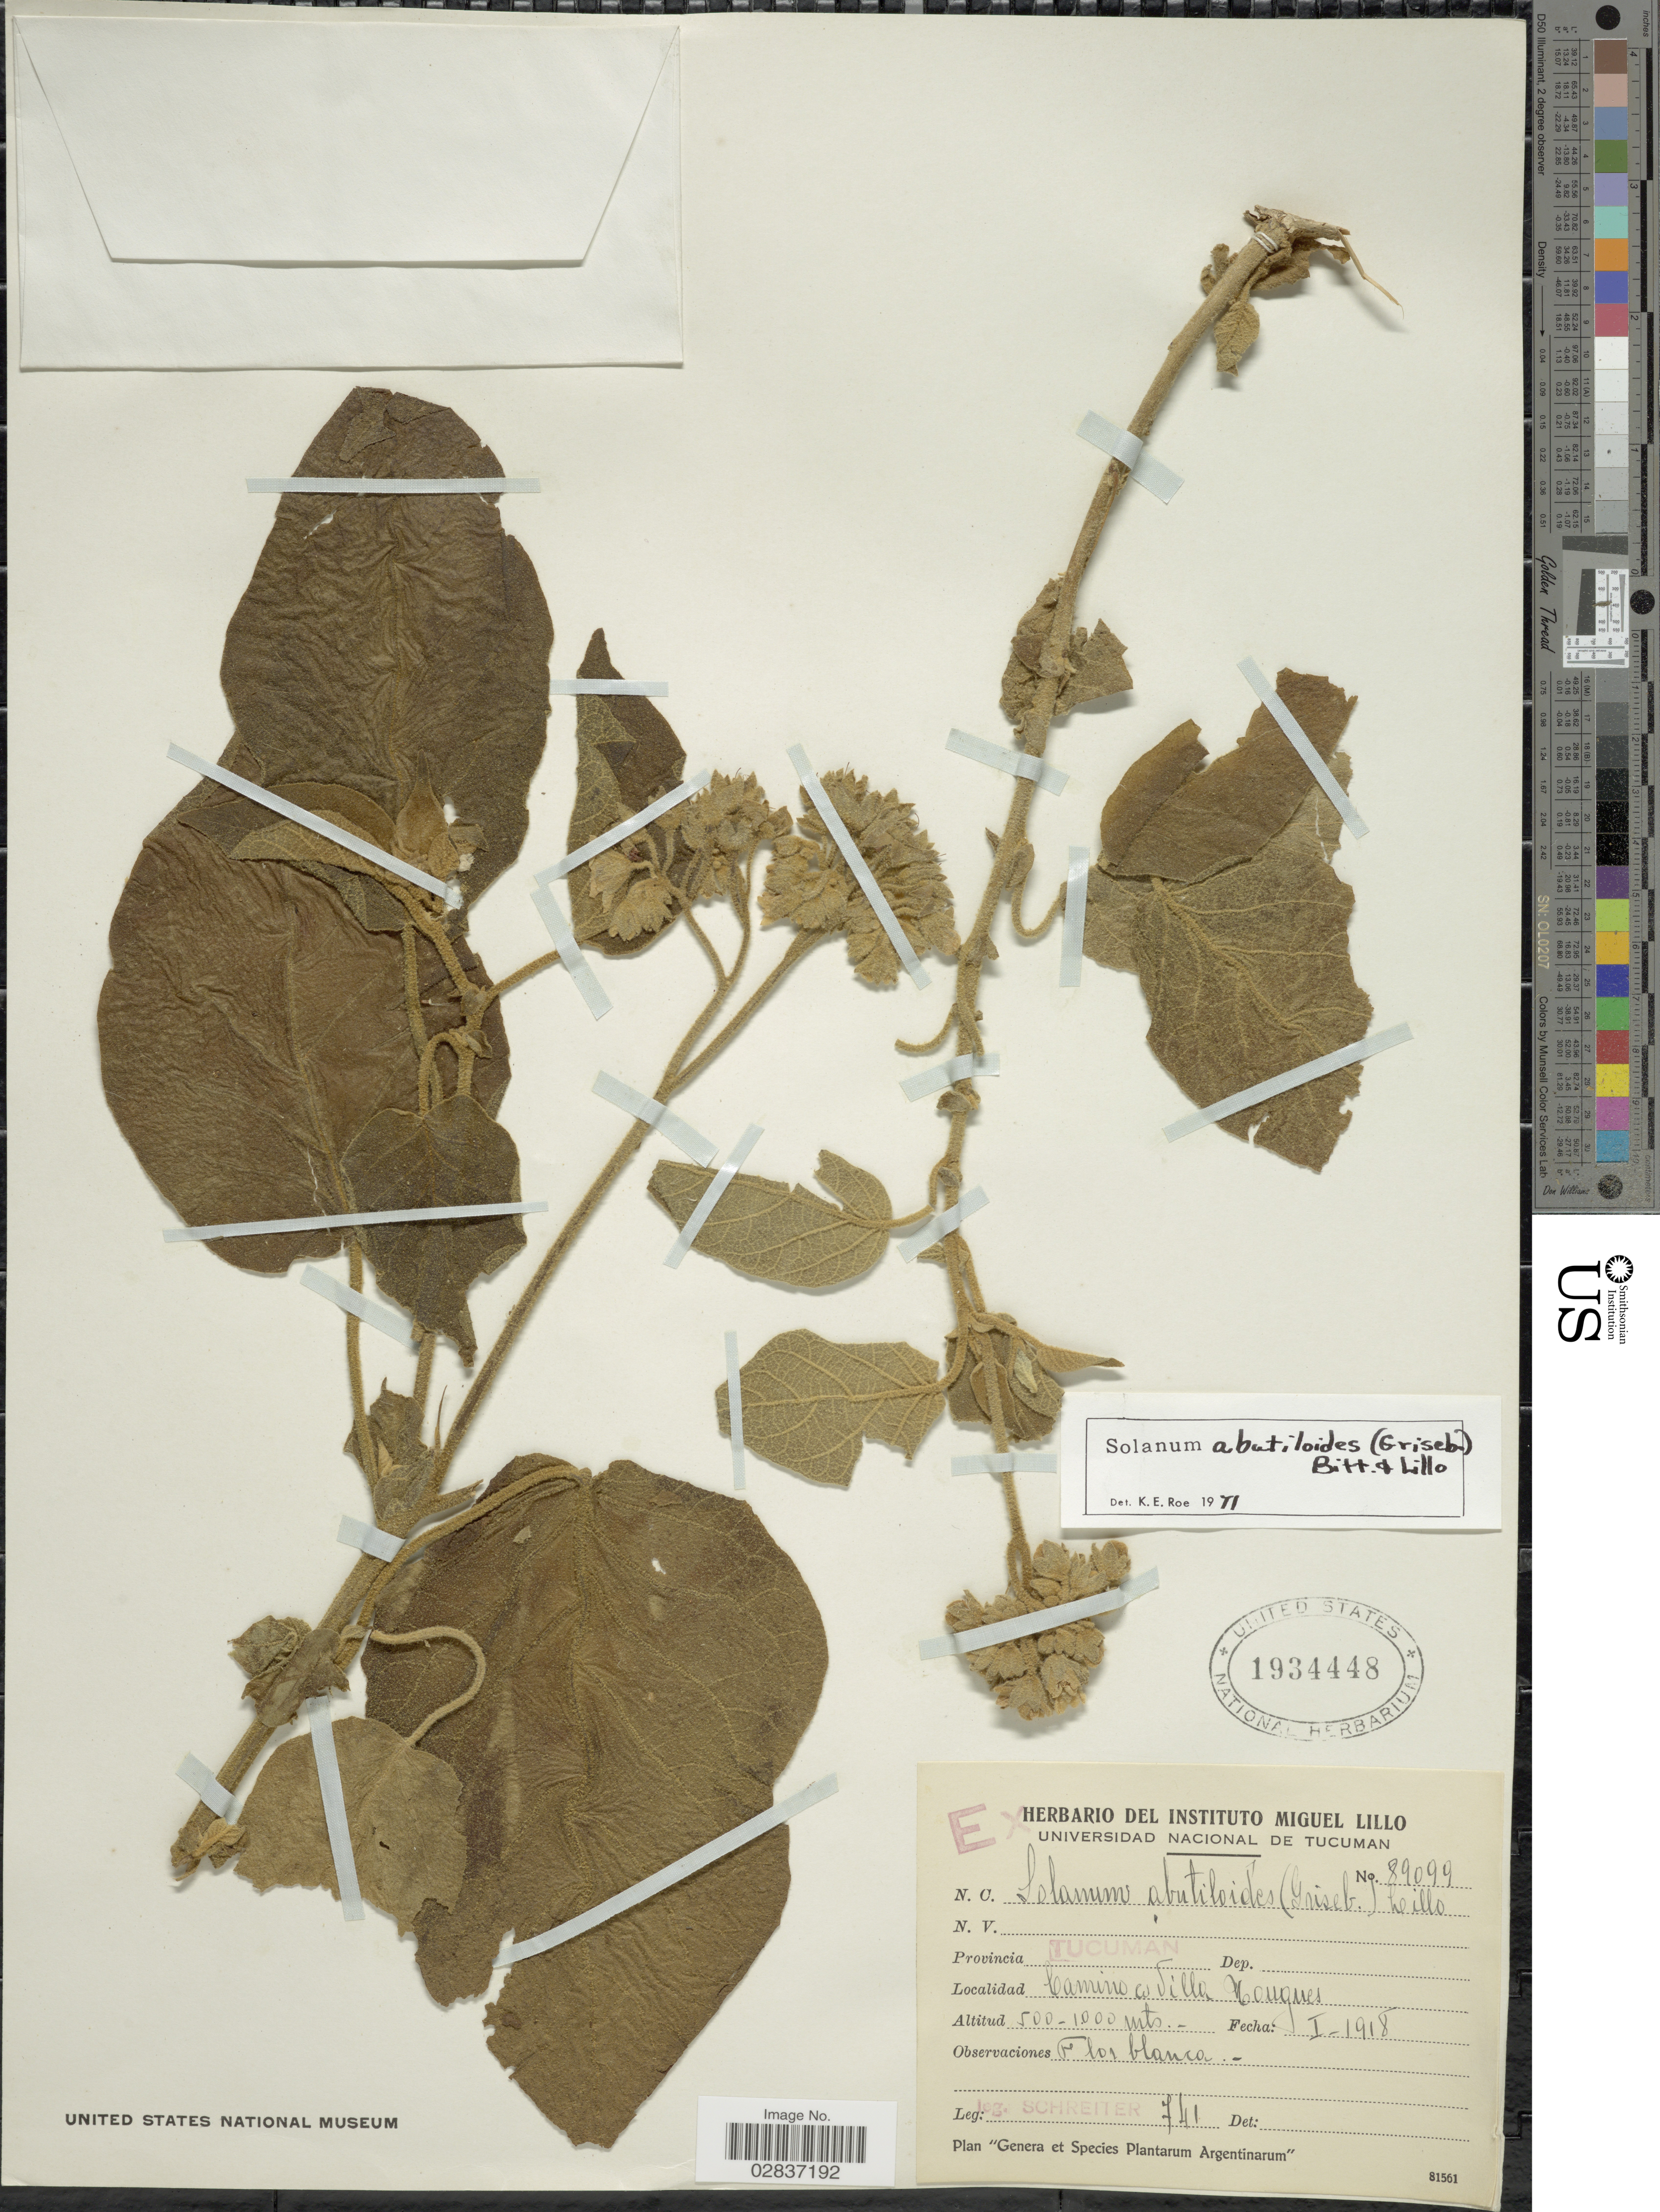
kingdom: Plantae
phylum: Tracheophyta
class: Magnoliopsida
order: Solanales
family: Solanaceae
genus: Solanum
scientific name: Solanum abutiloides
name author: (Griseb.) Bitter & Lillo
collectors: -. Schreiter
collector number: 741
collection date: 1918-01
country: Argentina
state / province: Tucuman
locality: Provincia Tucuman, Camino ad Villa Nougues.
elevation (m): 500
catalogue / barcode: US 1934448